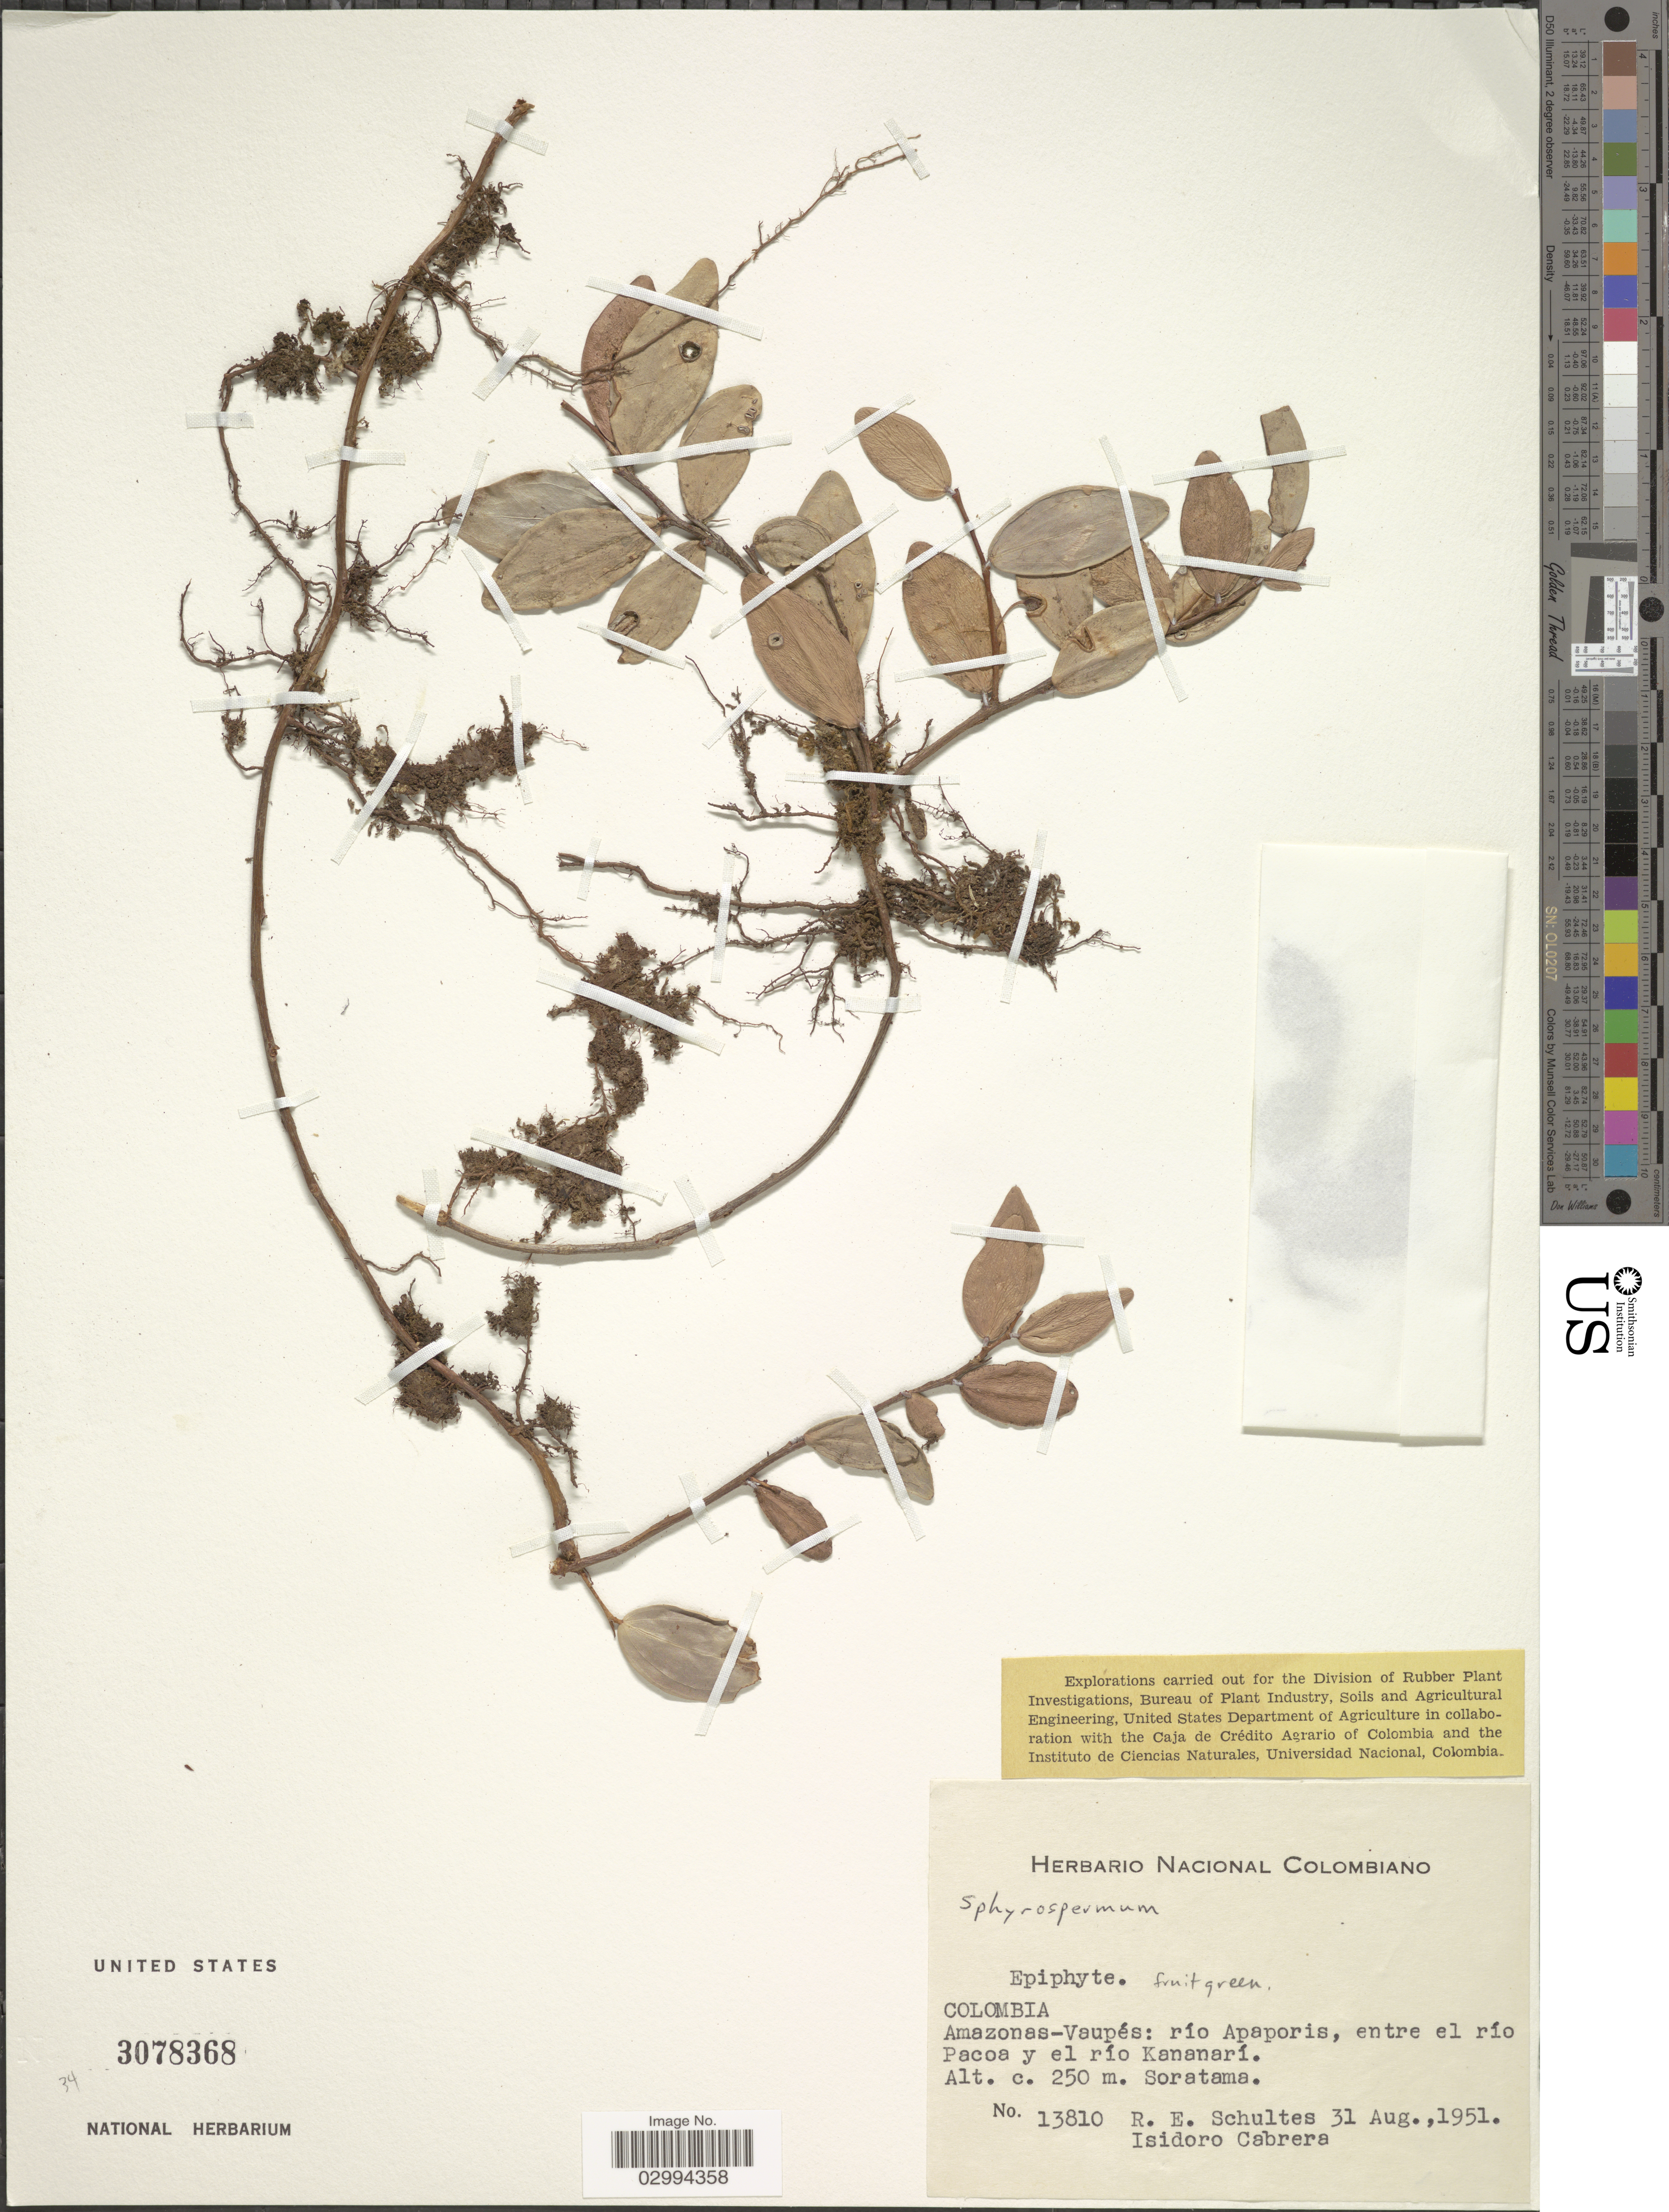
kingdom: Plantae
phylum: Tracheophyta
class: Magnoliopsida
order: Ericales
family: Ericaceae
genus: Sphyrospermum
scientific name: Sphyrospermum sp.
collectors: R. E. Schultes & I. Cabrera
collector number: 13810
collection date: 1951-08-31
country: Colombia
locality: Amazonas-Vaupés: río Apaporis, entre el r;io Pacoa y el río Kananarí. Soratama.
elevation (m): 250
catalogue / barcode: US 307368